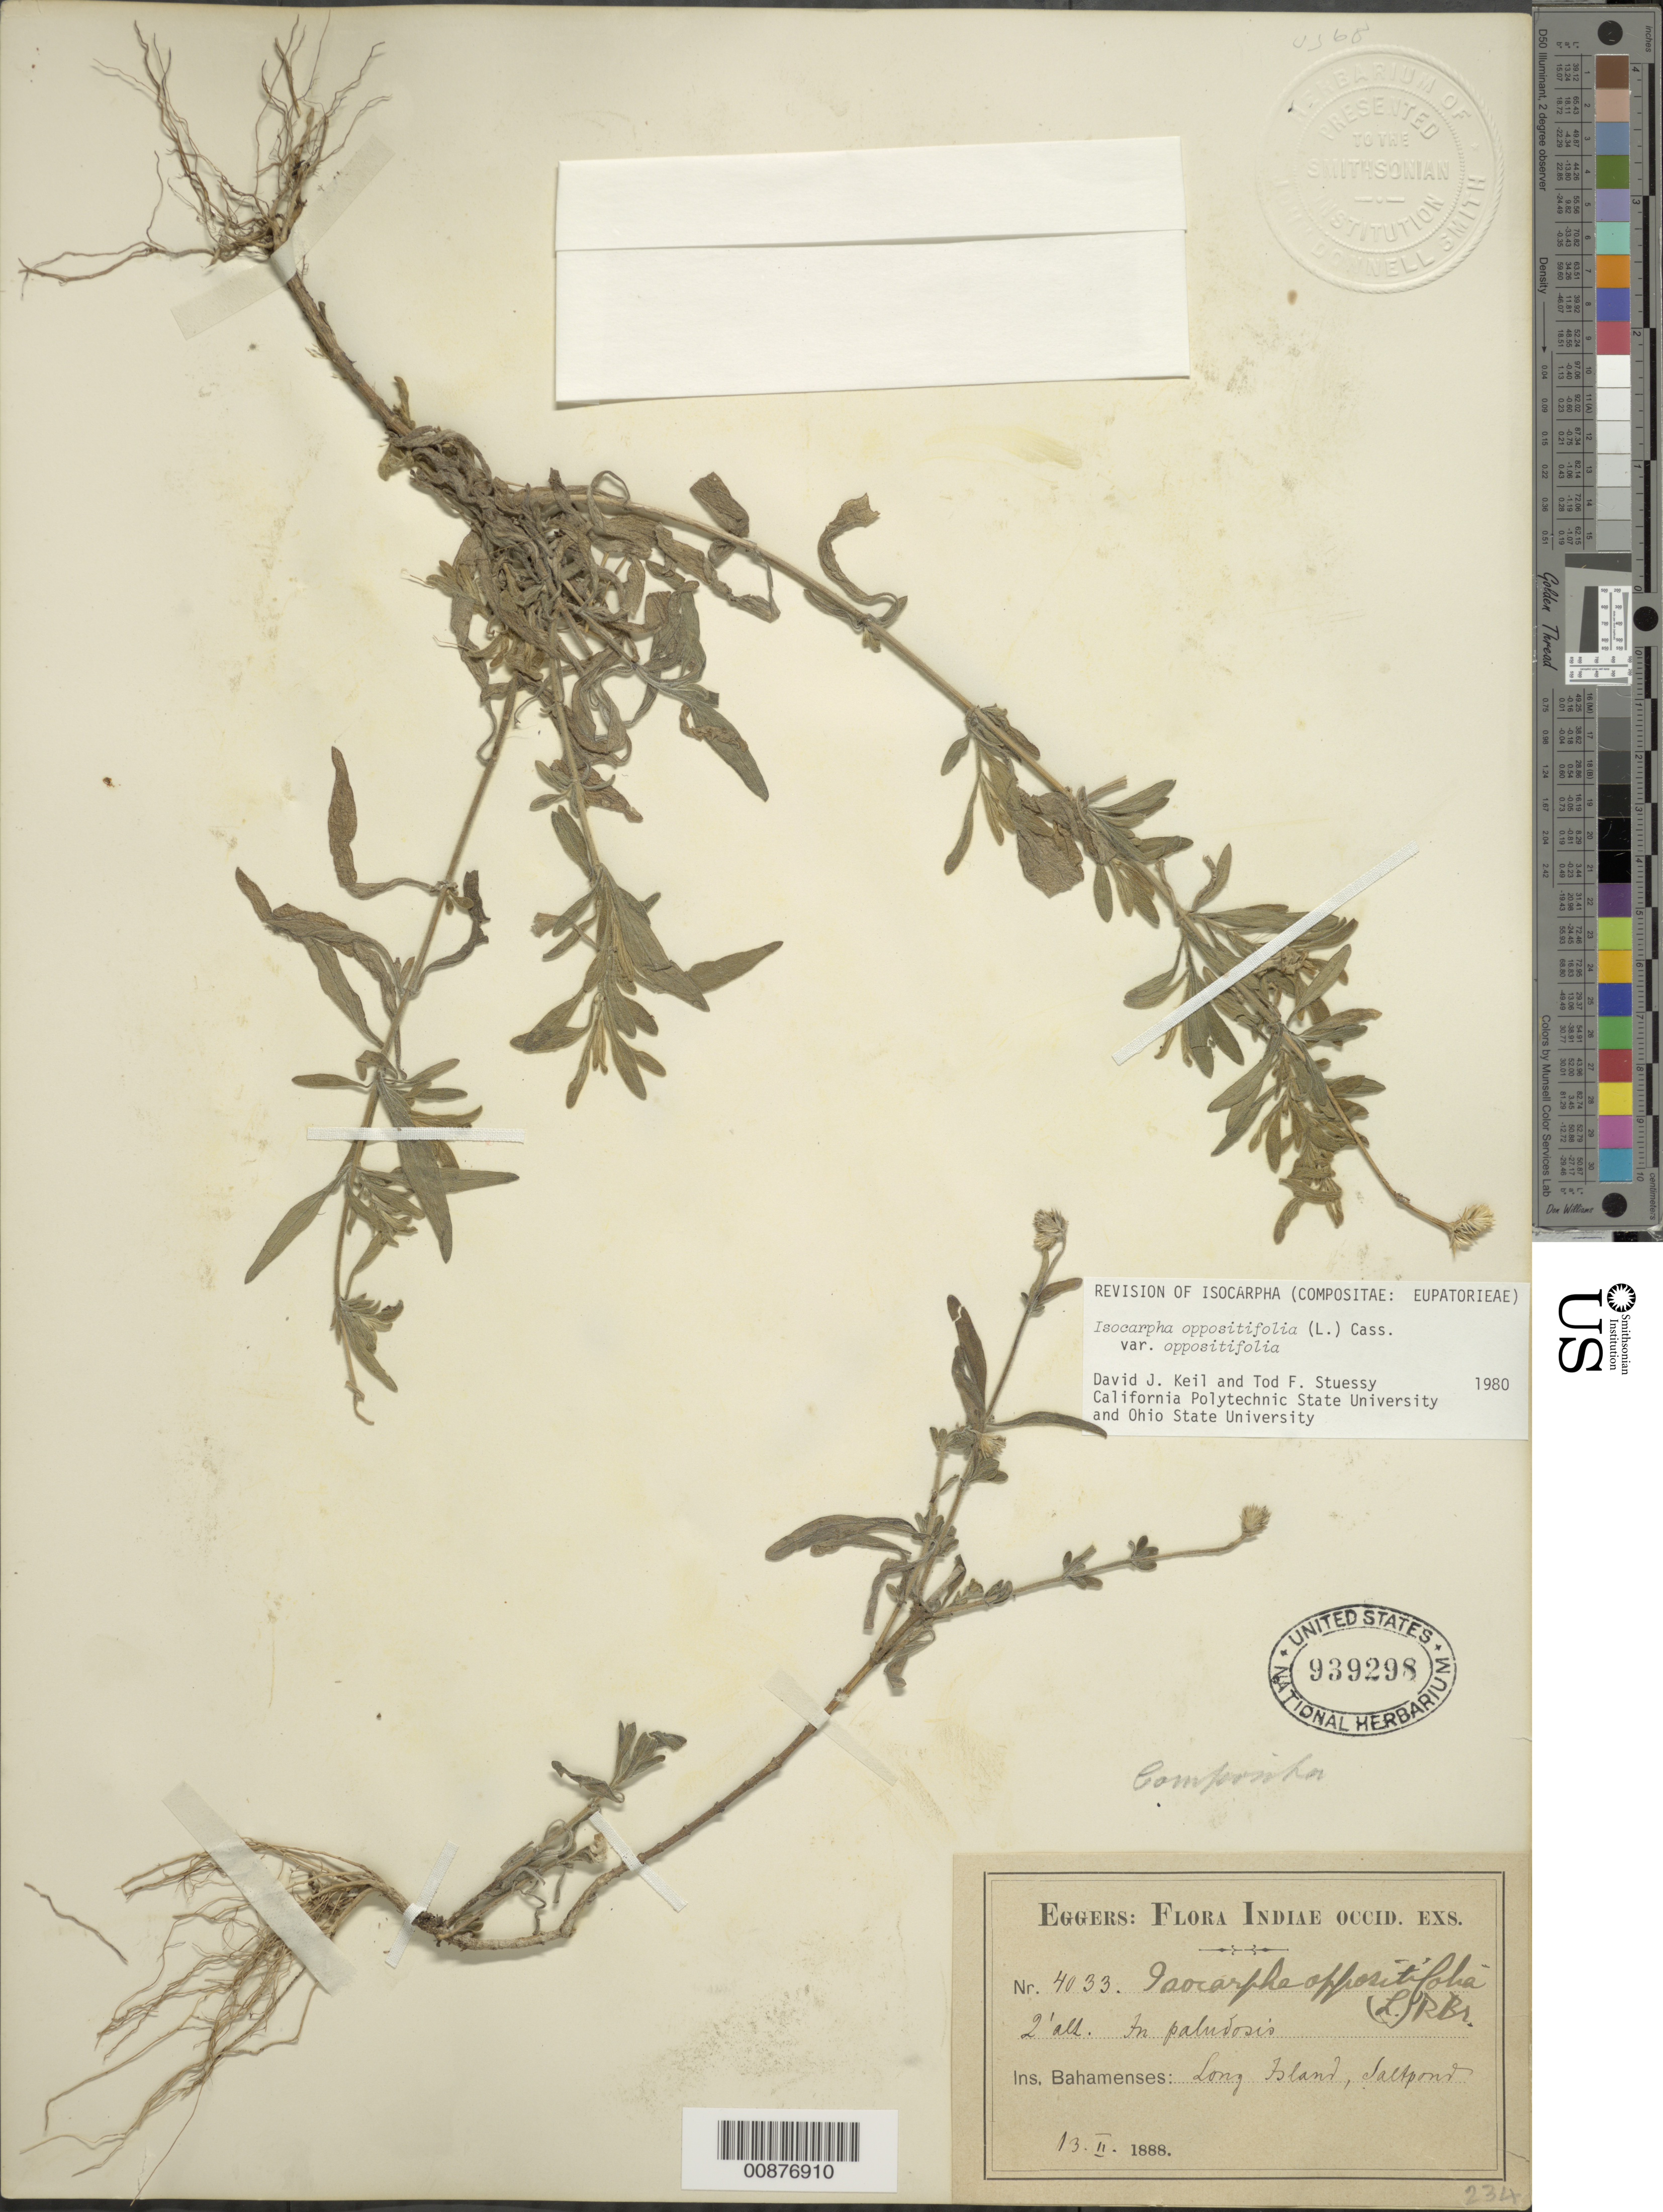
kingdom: Plantae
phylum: Tracheophyta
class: Magnoliopsida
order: Asterales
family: Asteraceae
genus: Isocarpha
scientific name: Isocarpha oppositifolia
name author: (L.) Cass.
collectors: H. F. A. von Eggers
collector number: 4033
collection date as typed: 13 Feb 1888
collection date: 1888-02-13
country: Bahamas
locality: Long Island, Saltpond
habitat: In paludosis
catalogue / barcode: US 939298